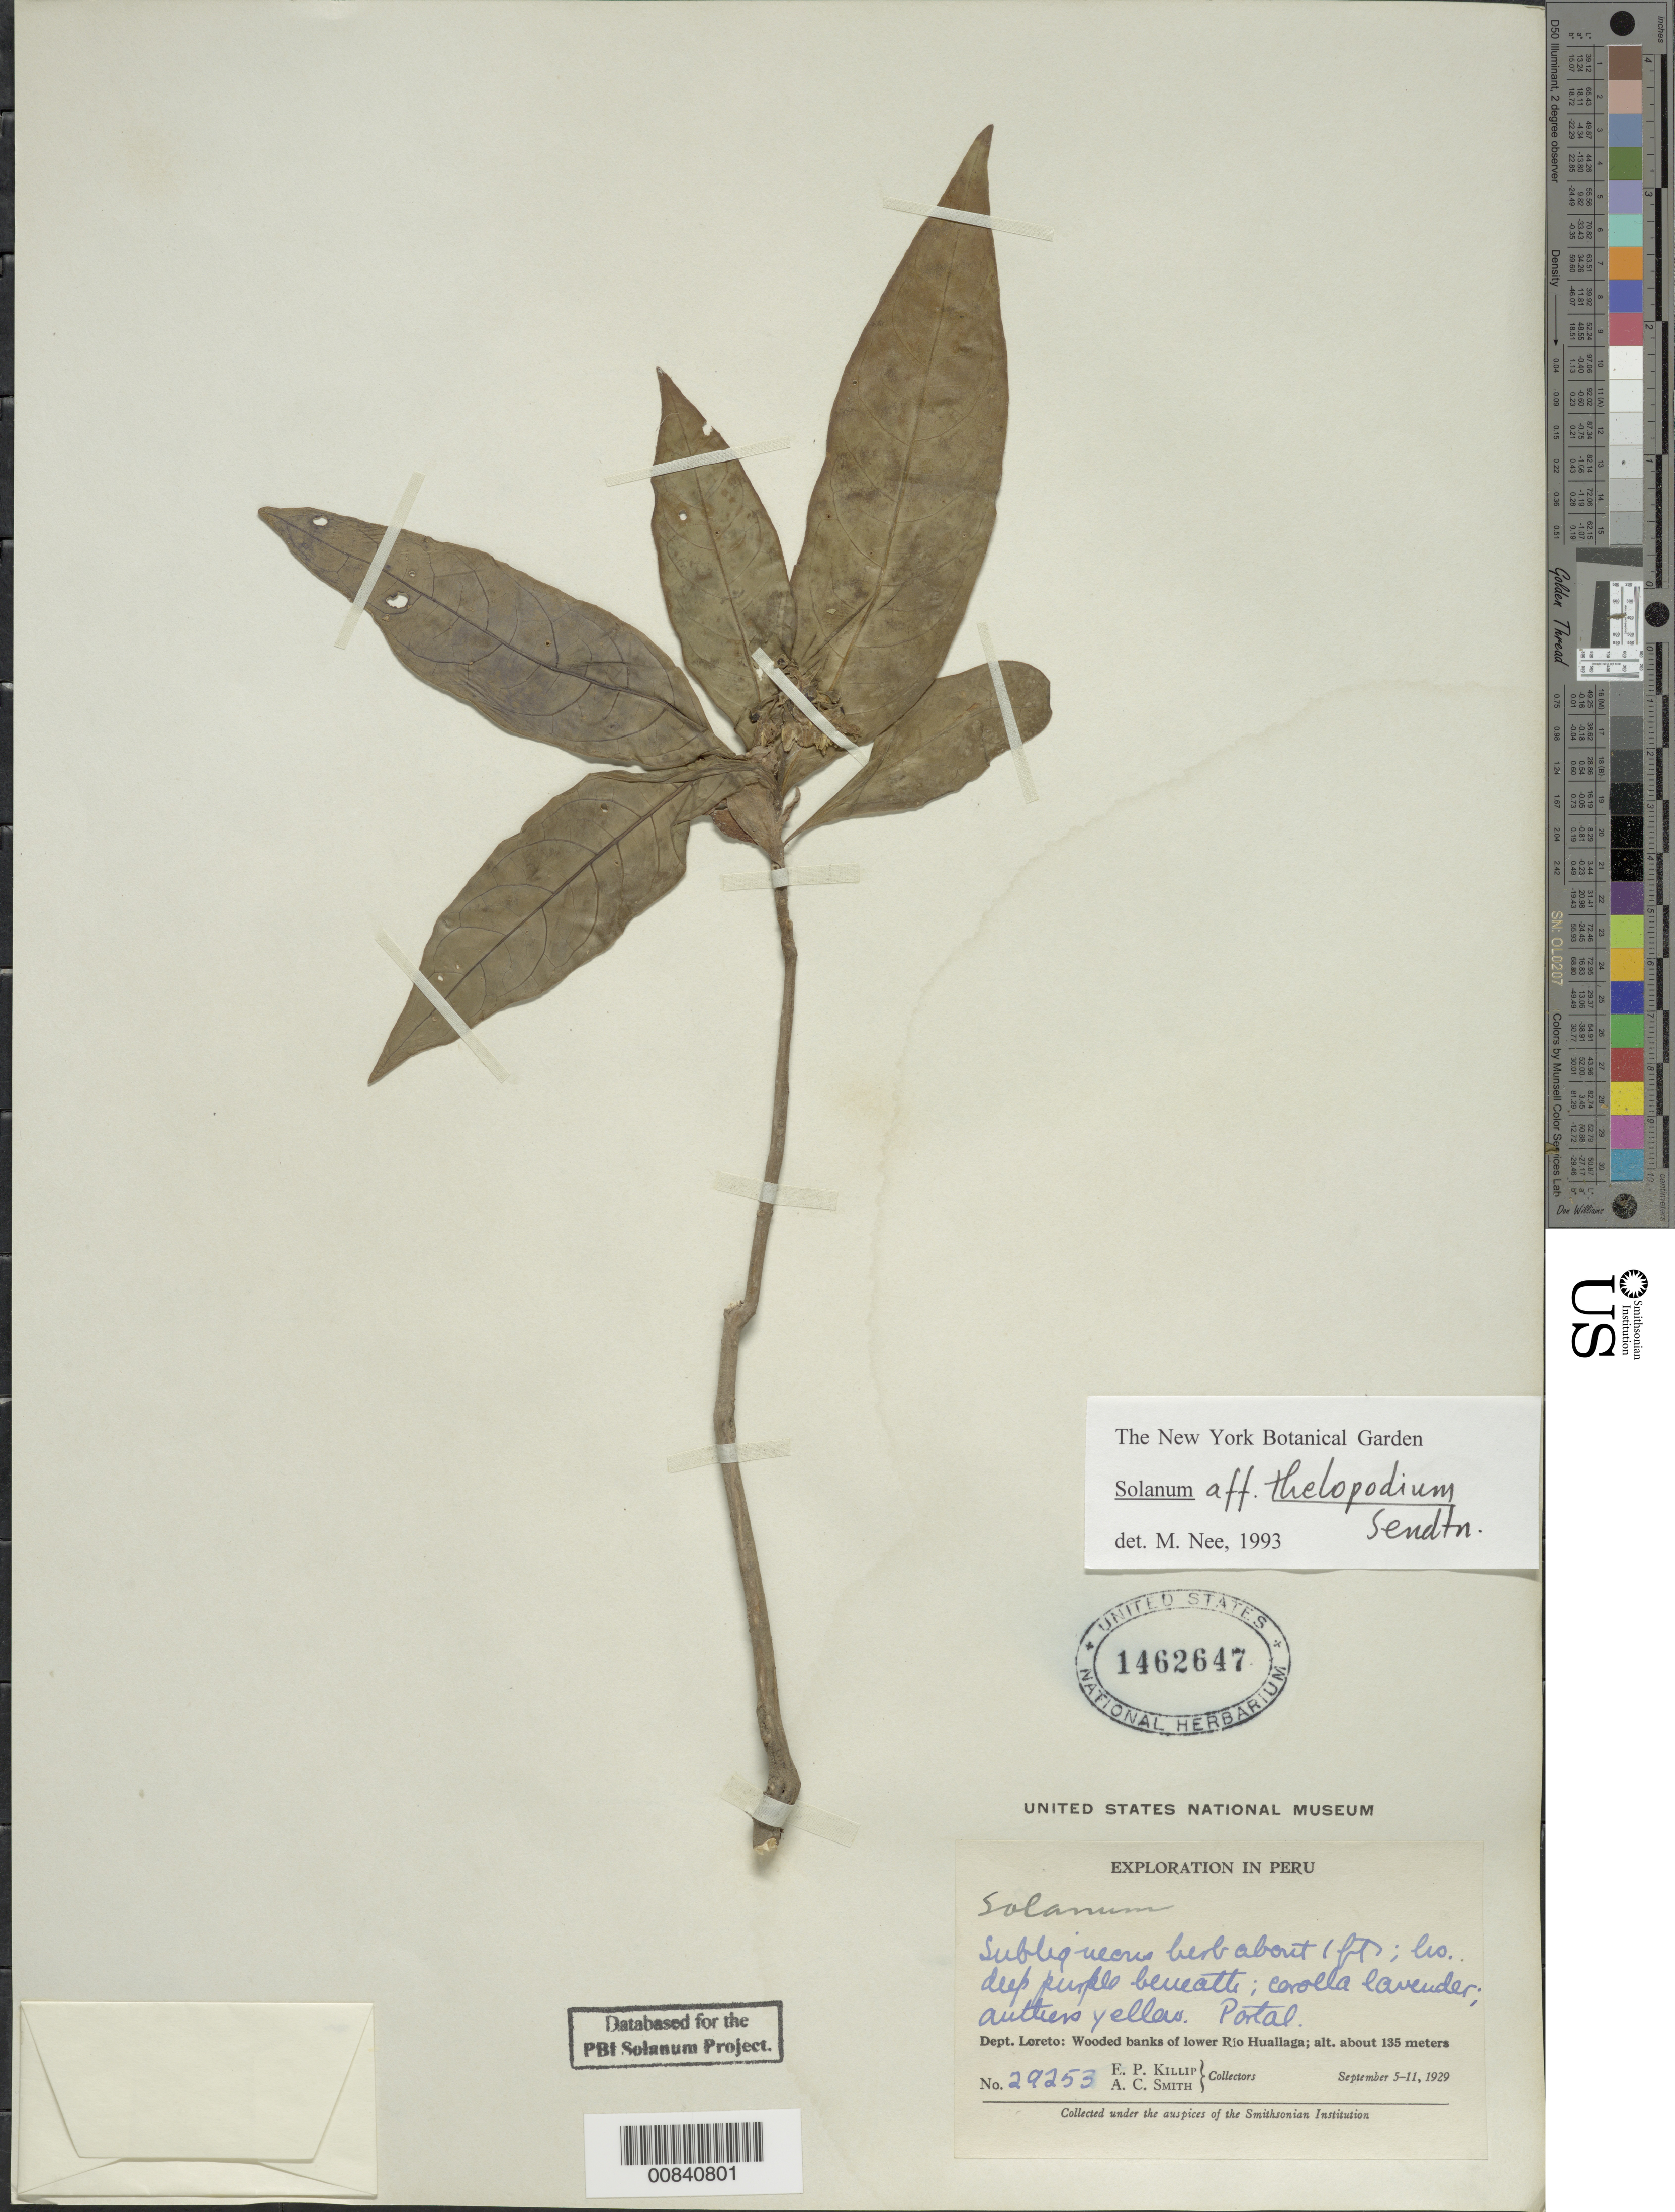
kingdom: Plantae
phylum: Tracheophyta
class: Magnoliopsida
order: Solanales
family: Solanaceae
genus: Solanum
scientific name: Solanum thelopodium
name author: Sendtn.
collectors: E. P. Killip & A. C. Smith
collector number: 29253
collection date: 1929-09-05/1929-09-11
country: Peru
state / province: Loreto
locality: Dept. Loreto: Wooded banks of lower Río Huallaga.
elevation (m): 135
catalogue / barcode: US 1462647